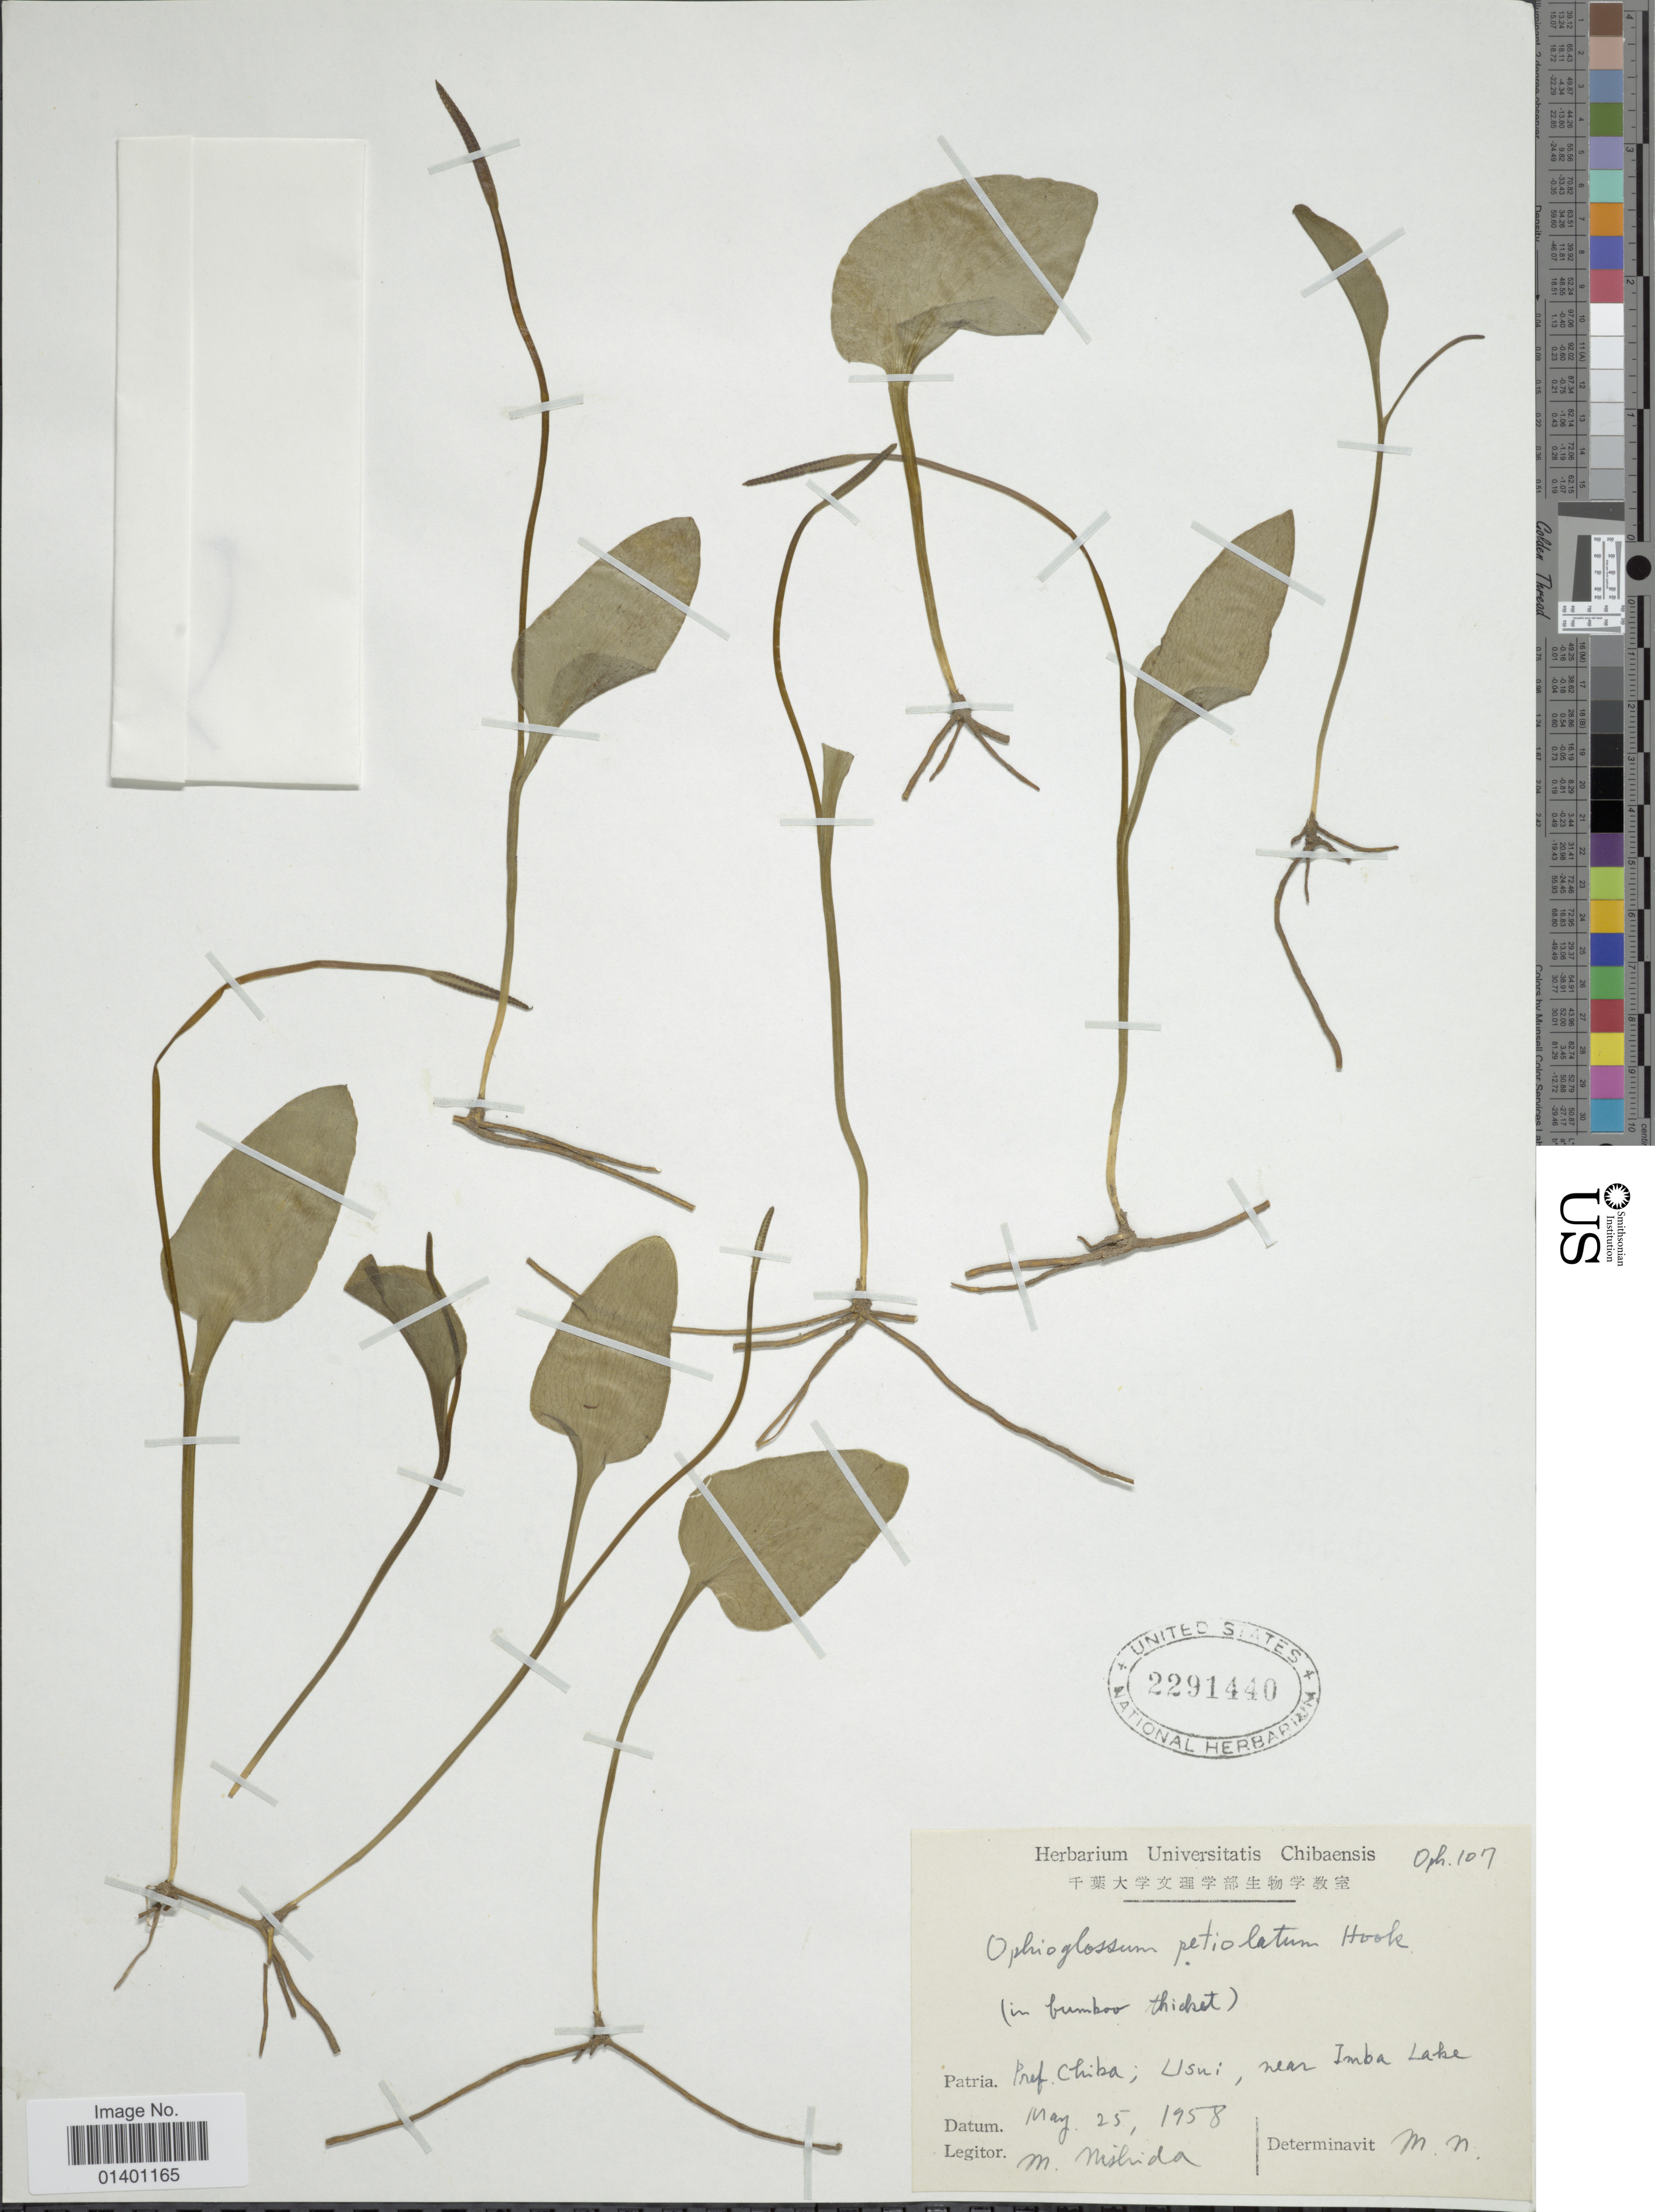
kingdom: Plantae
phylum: Tracheophyta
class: Polypodiopsida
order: Ophioglossales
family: Ophioglossaceae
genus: Ophioglossum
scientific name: Ophioglossum petiolatum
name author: Hook.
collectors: M. Nishida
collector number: oph. 107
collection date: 1958-05-25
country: Japan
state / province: Tiba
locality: Pref. Chiba, Usni, near Imba lake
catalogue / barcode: US 2291440